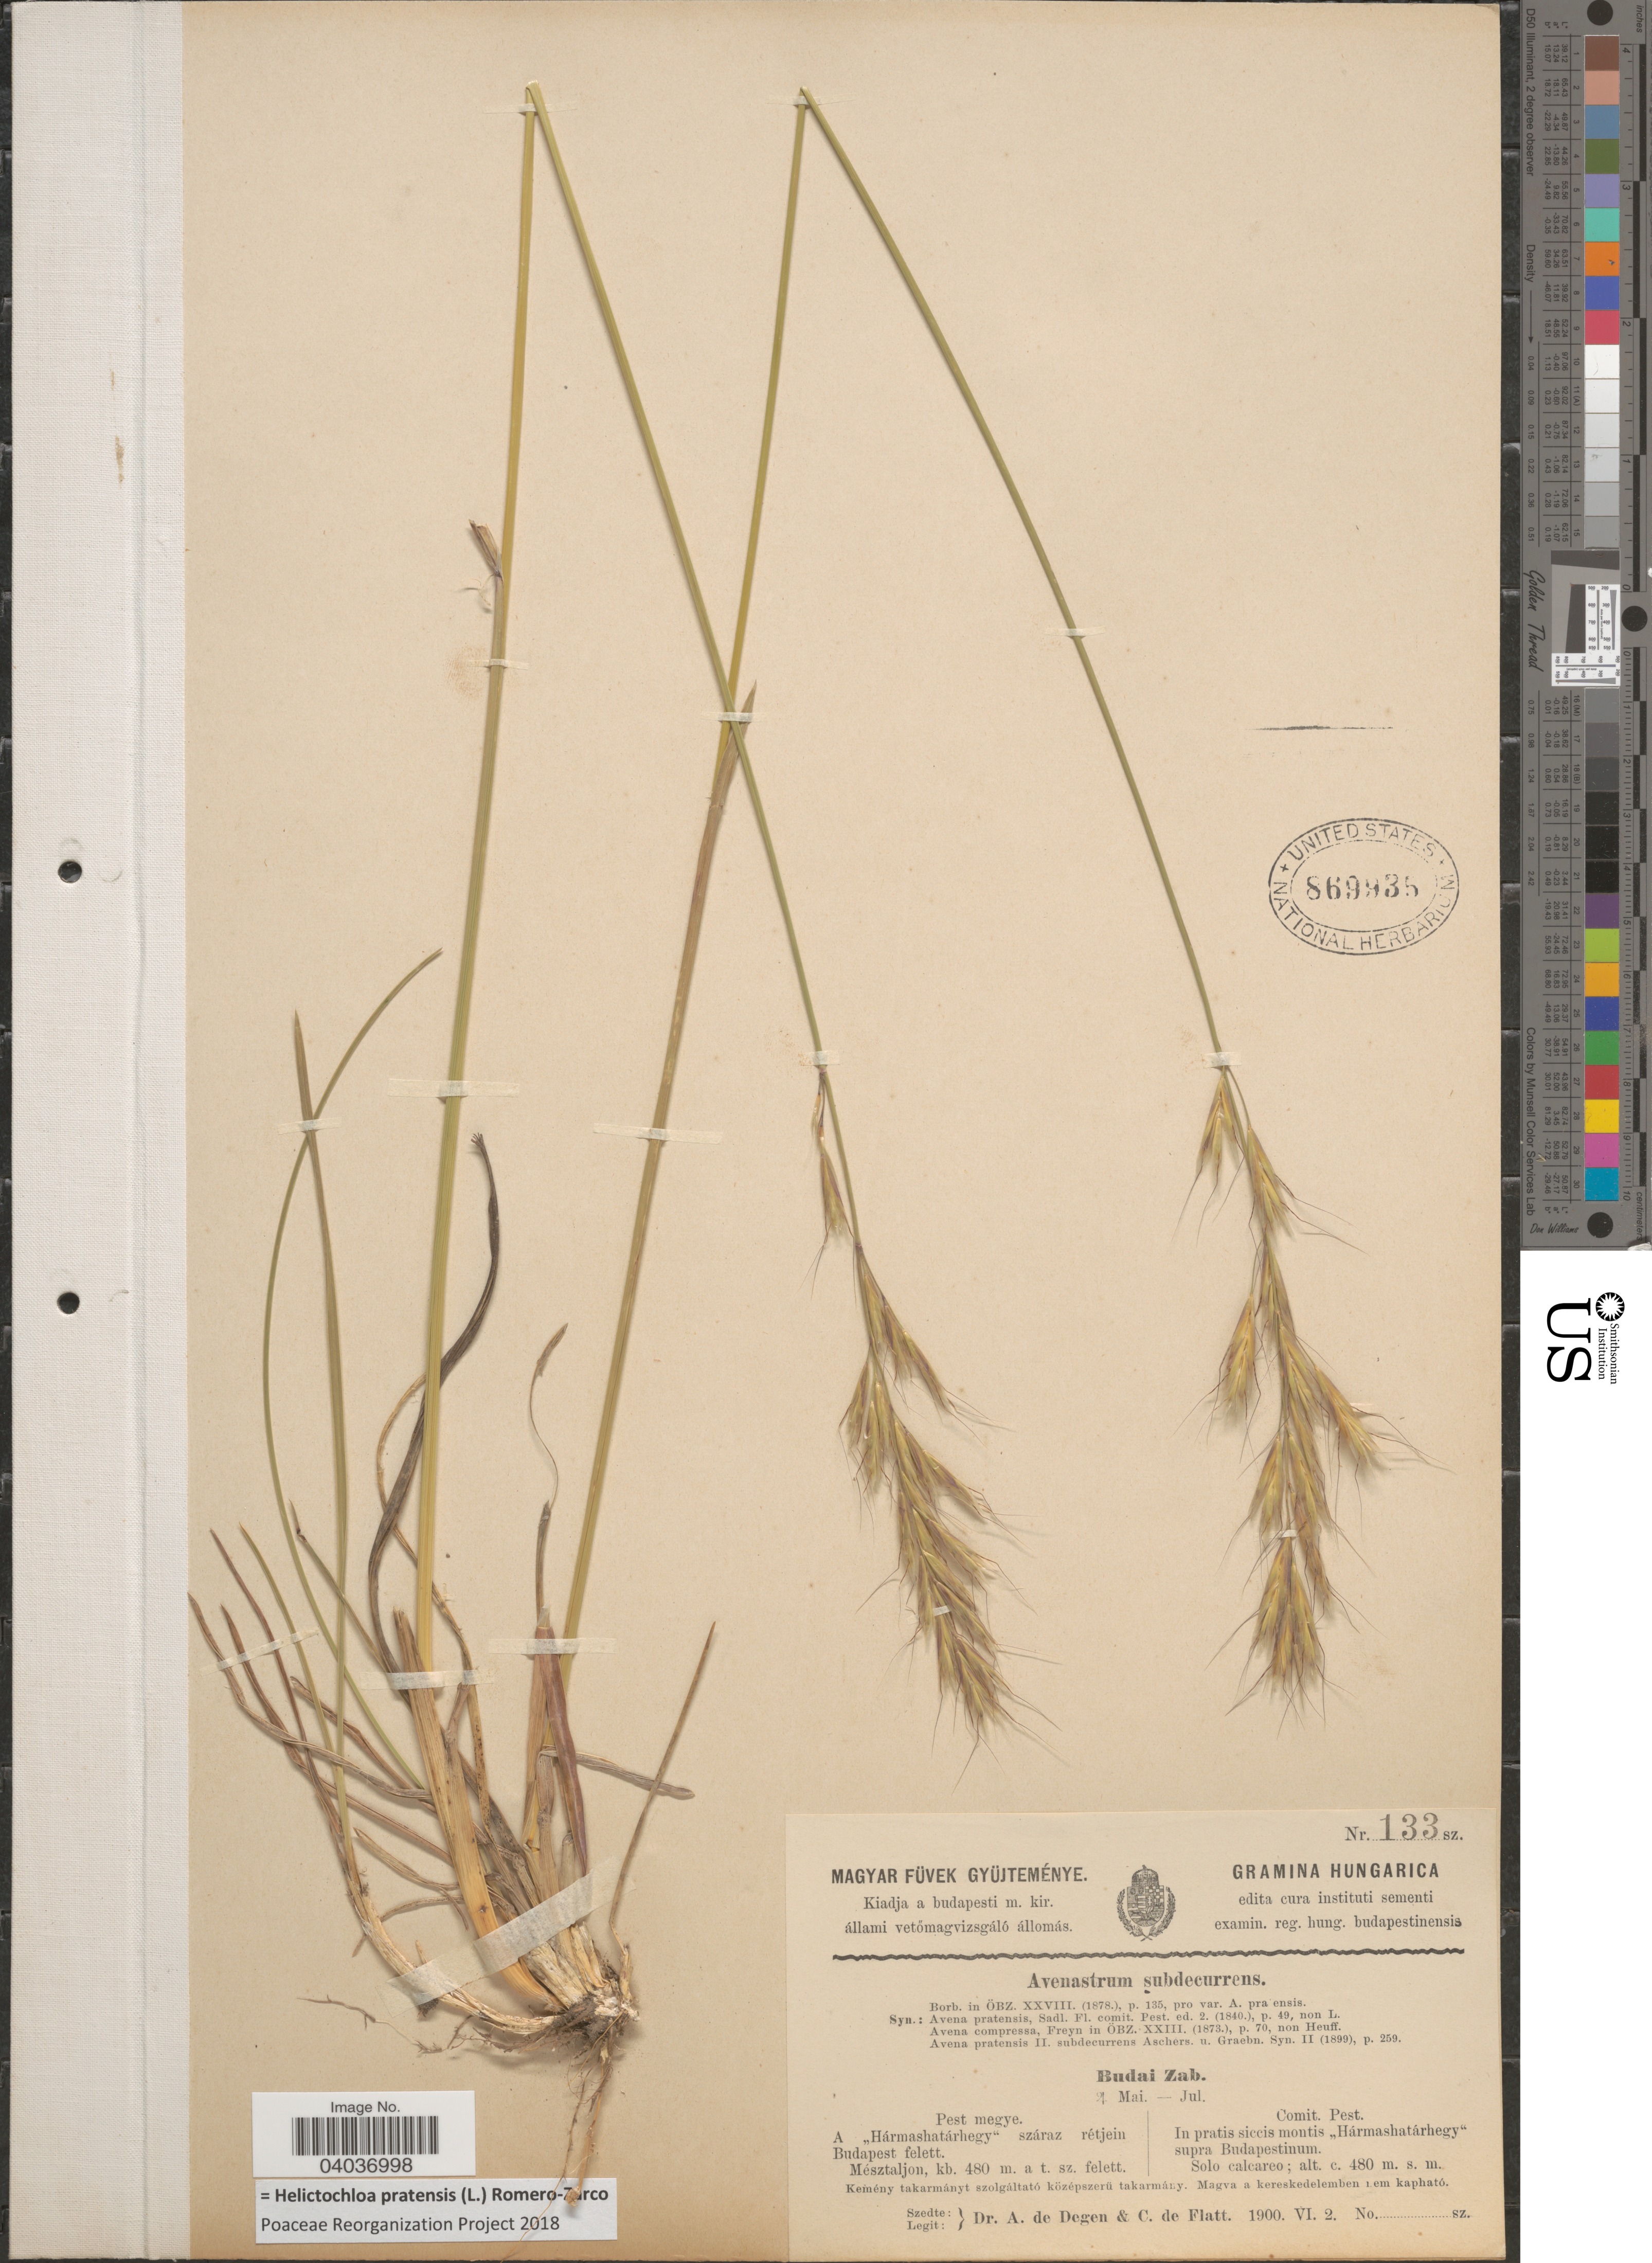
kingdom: Plantae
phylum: Tracheophyta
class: Liliopsida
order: Poales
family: Poaceae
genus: Helictochloa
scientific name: Helictochloa pratensis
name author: (L.) Romero-Zarco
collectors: A. Degen & C. de Flatt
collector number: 133sz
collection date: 1900-06-02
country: Hungary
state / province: Budapest, Capital District of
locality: Hungarica. Comit. Pest. In pratis siccis montis "Hármashatárhegy" supra Budapestinum.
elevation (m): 480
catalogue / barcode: US 869935